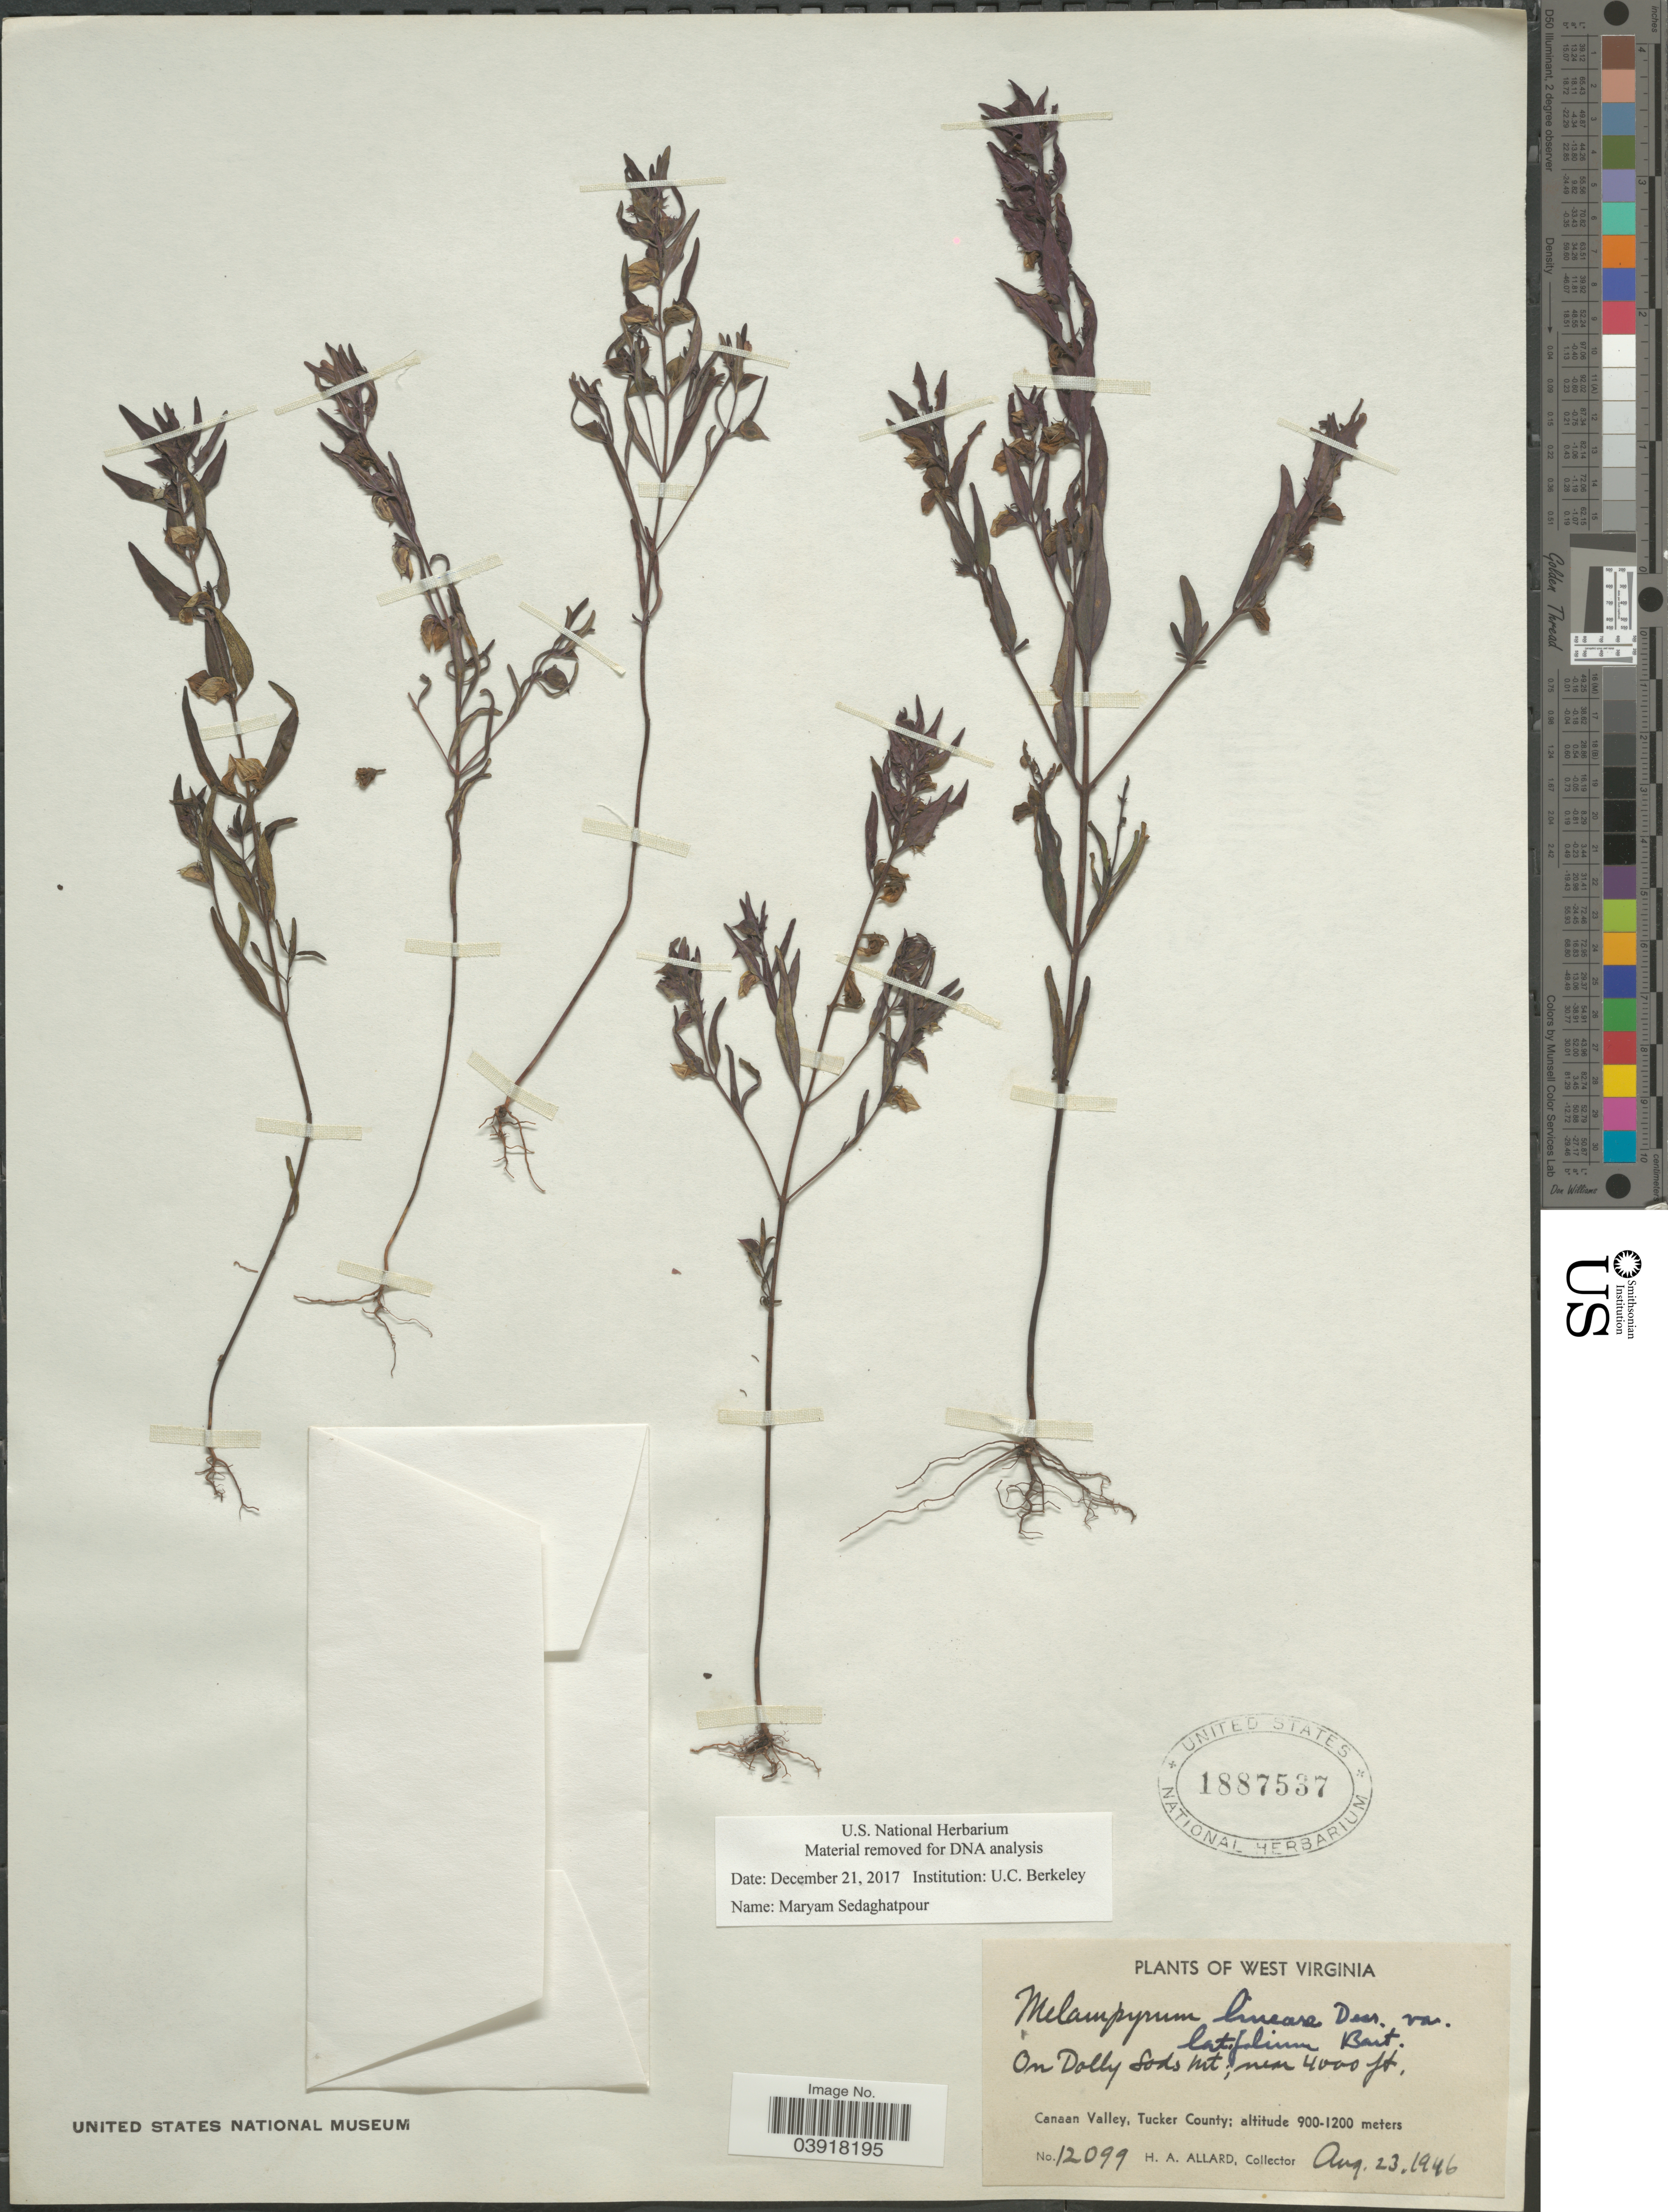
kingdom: Plantae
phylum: Tracheophyta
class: Magnoliopsida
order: Lamiales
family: Orobanchaceae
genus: Melampyrum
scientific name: Melampyrum lineare var. pectinatum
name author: (Pennell) Fernald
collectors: H. A. Allard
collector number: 12099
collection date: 1946-08-23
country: United States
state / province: West Virginia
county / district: Tucker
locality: On Dolly Sods Mt. Canaan Valley, Tucker County.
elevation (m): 1219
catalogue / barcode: US 1887537